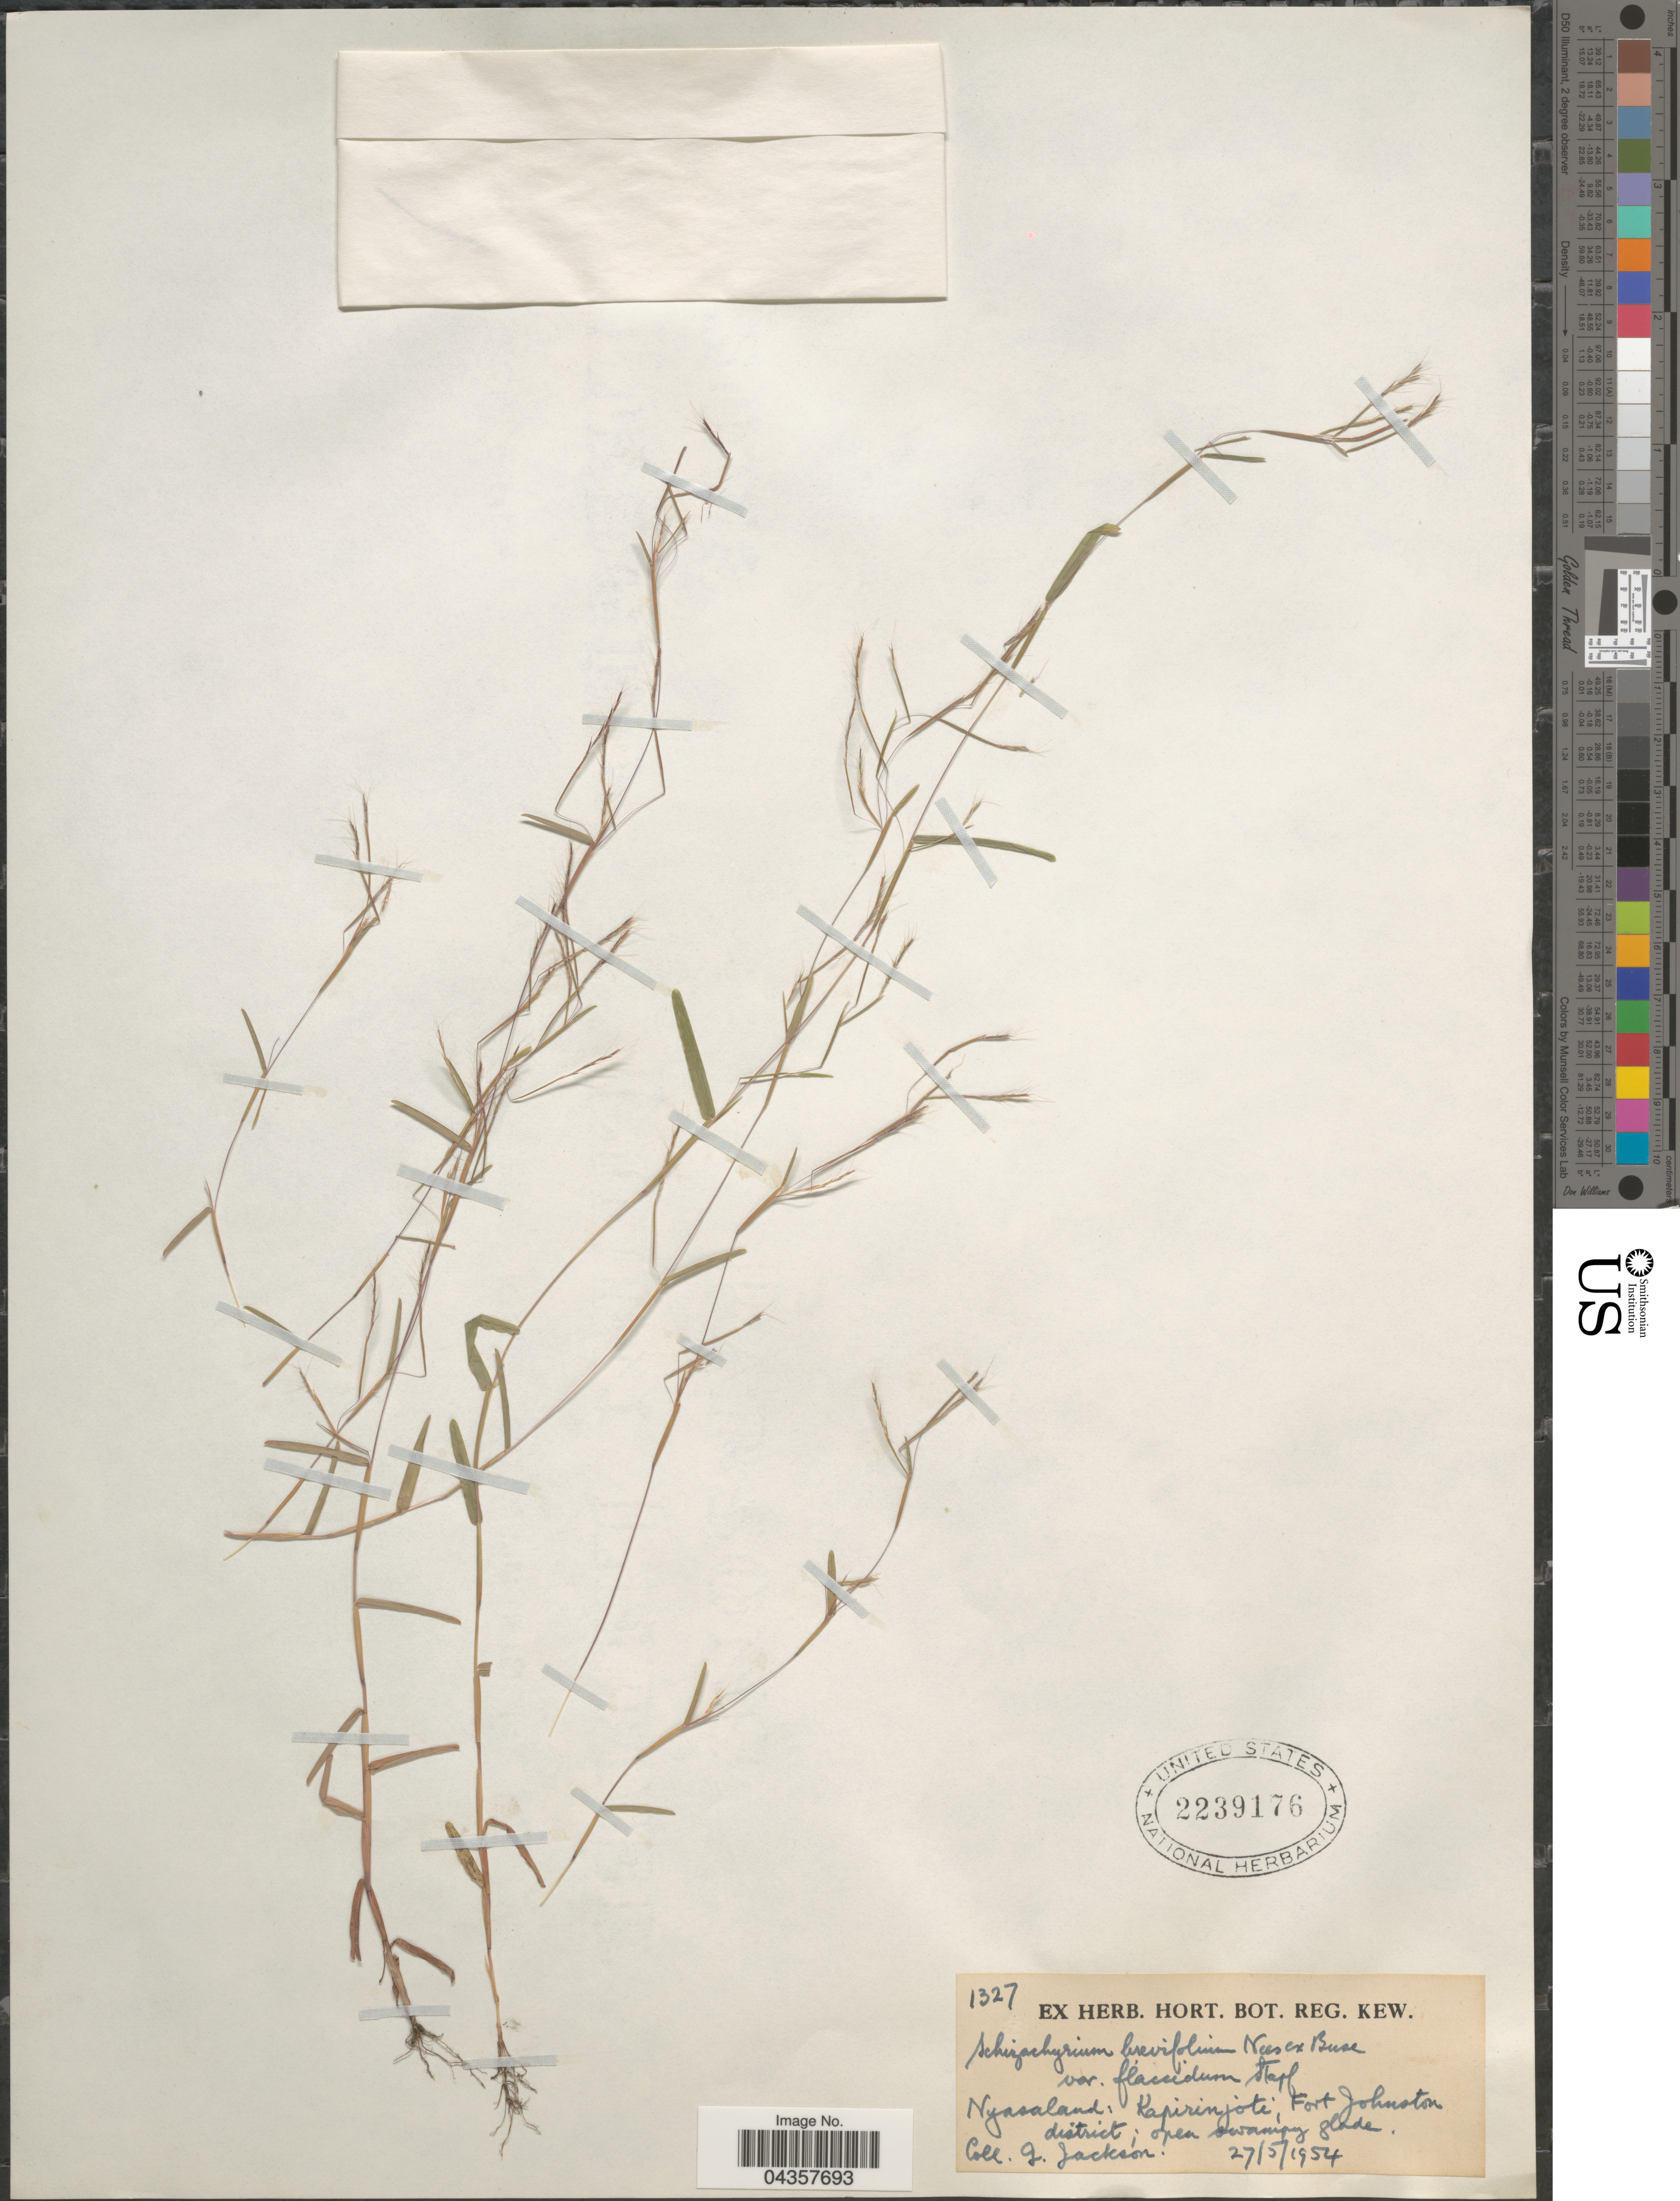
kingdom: Plantae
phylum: Tracheophyta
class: Liliopsida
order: Poales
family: Poaceae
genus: Schizachyrium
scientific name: Schizachyrium brevifolium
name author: (Sw.) Nees ex Büse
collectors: G. Jackson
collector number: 1327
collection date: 1954-05-27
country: Malawi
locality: Nyasaland: Kapirinjoti; Fort Johnston district.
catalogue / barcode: US 2239176